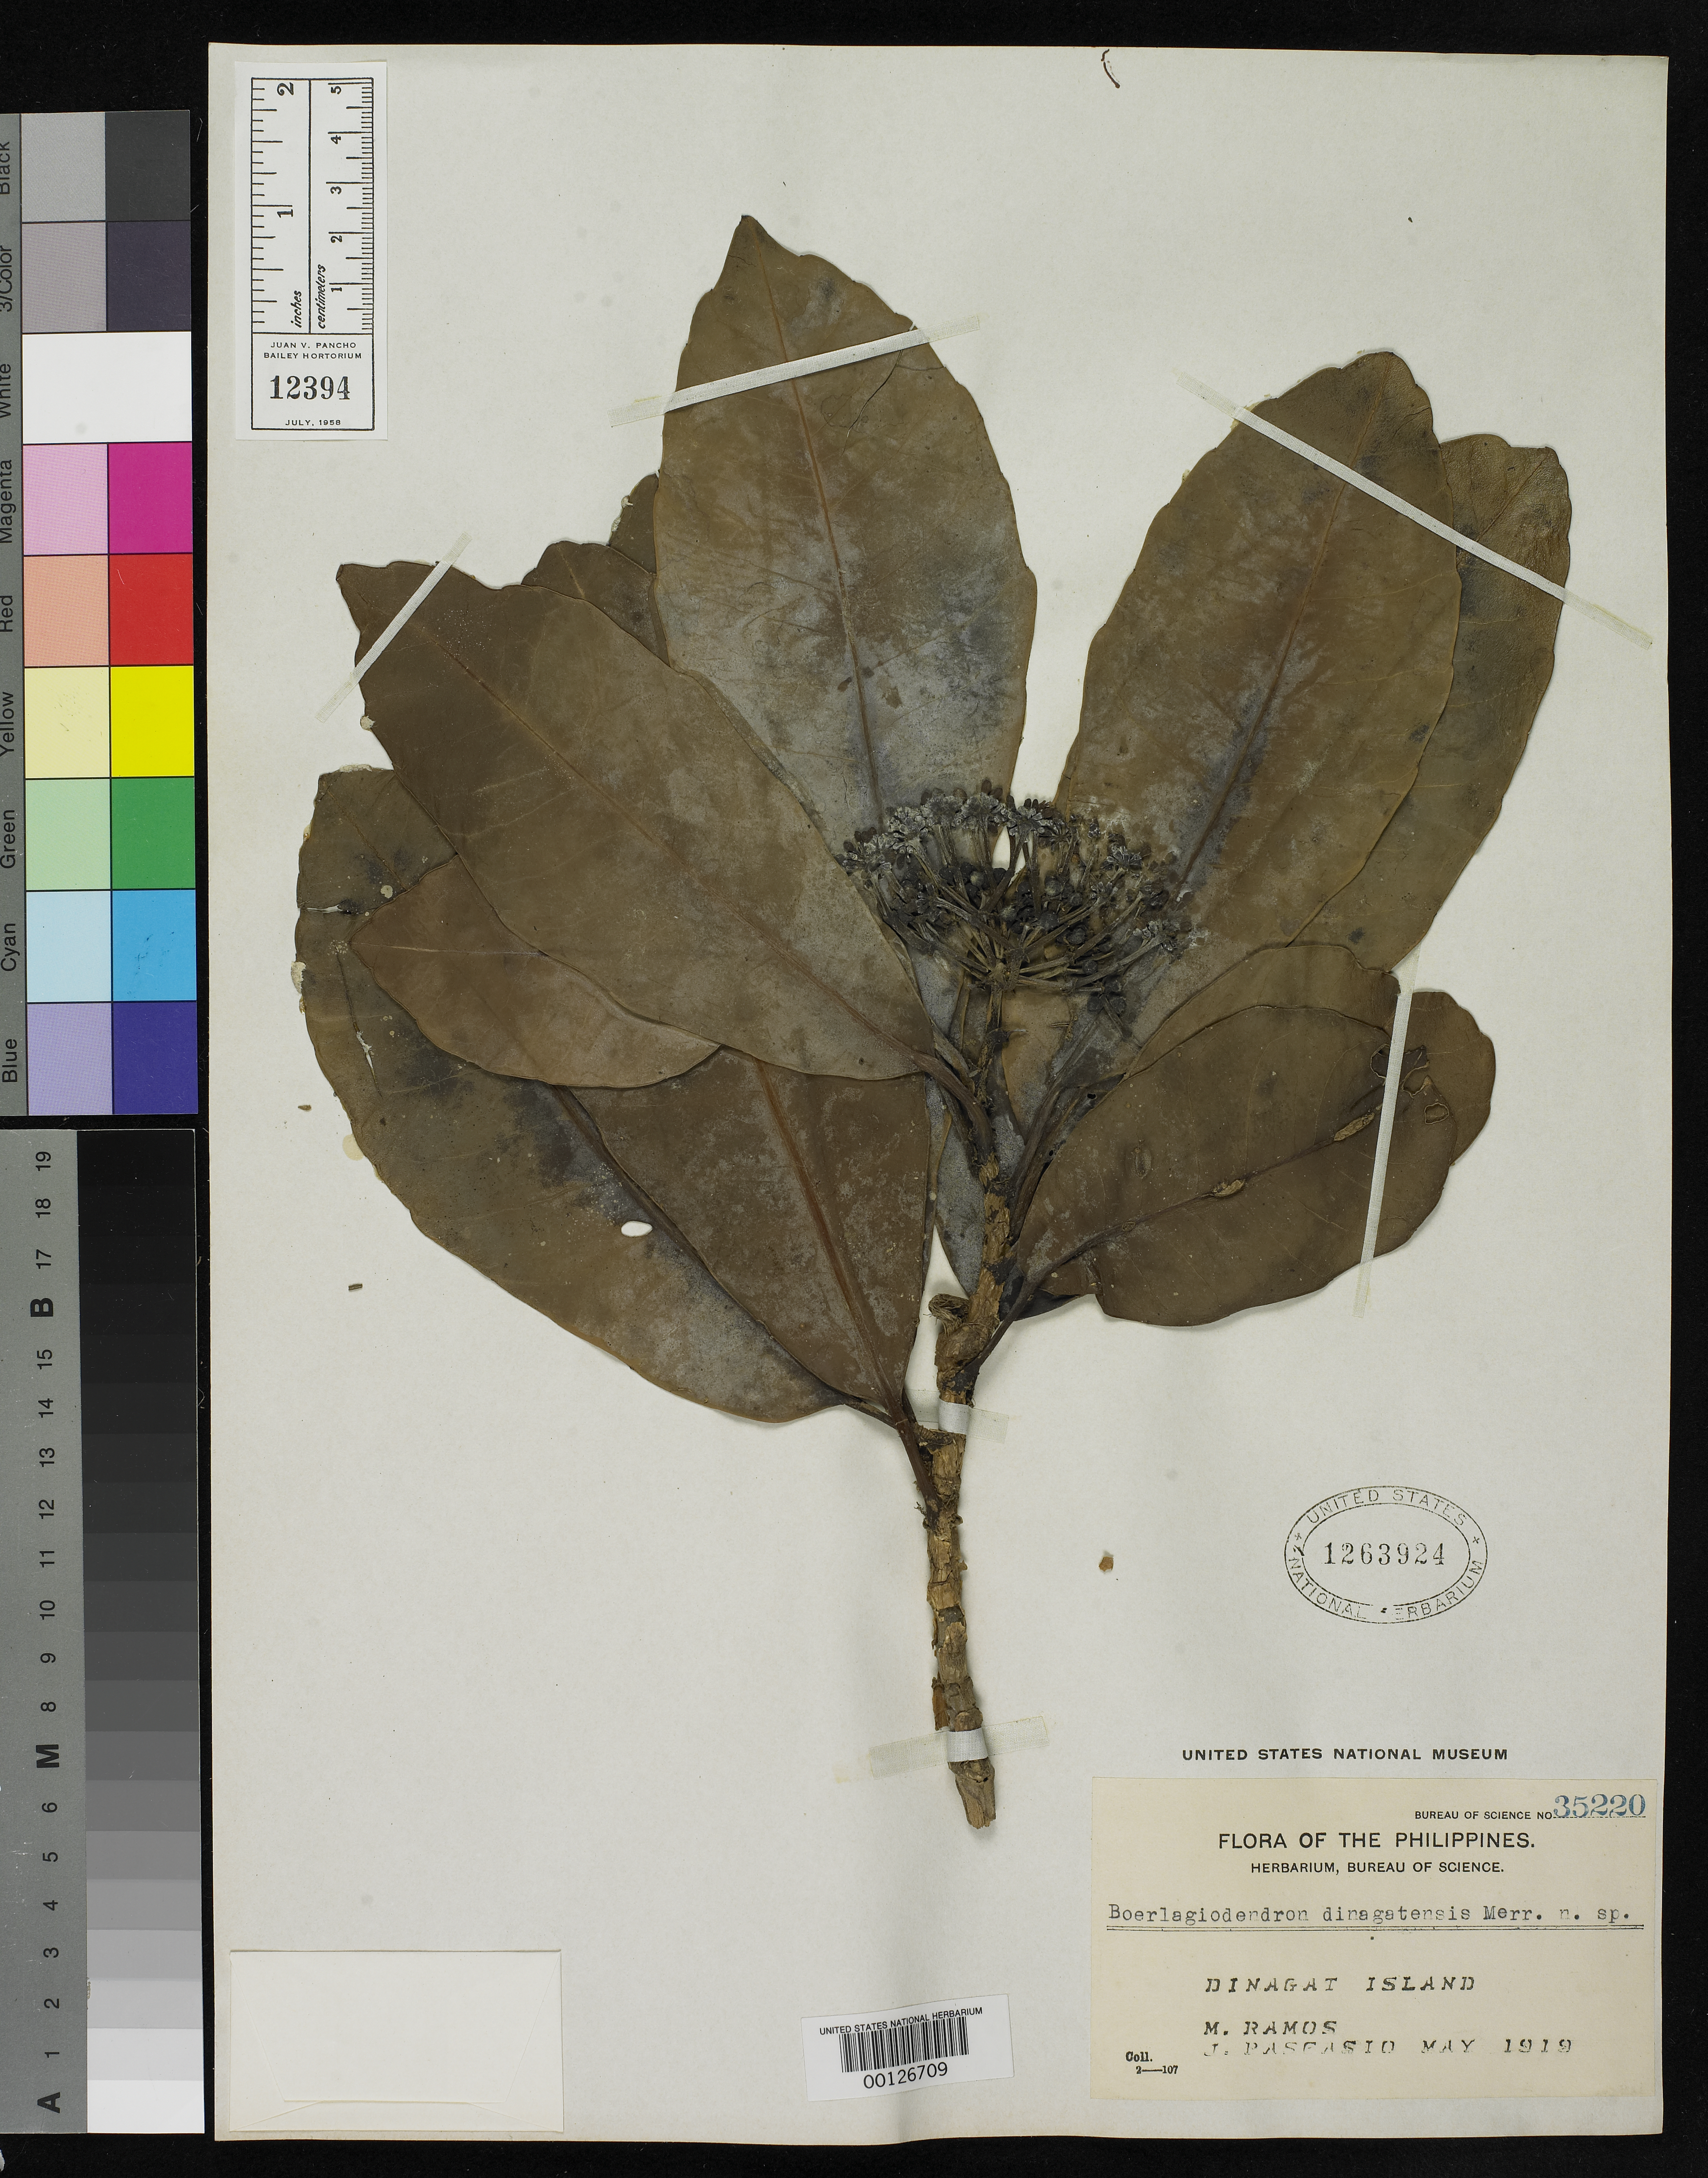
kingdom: Plantae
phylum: Tracheophyta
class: Magnoliopsida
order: Apiales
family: Araliaceae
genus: Boerlagiodendron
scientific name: Boerlagiodendron dinagatense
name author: Merr.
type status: Isotype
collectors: M. Ramos & J. Pascasio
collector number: Bur. Sci. 35220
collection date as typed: May 1919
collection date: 1919-05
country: Philippines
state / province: Caraga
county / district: Surigao del Norte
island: Dinagat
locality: Dinagat Island.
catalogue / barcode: US 1263924